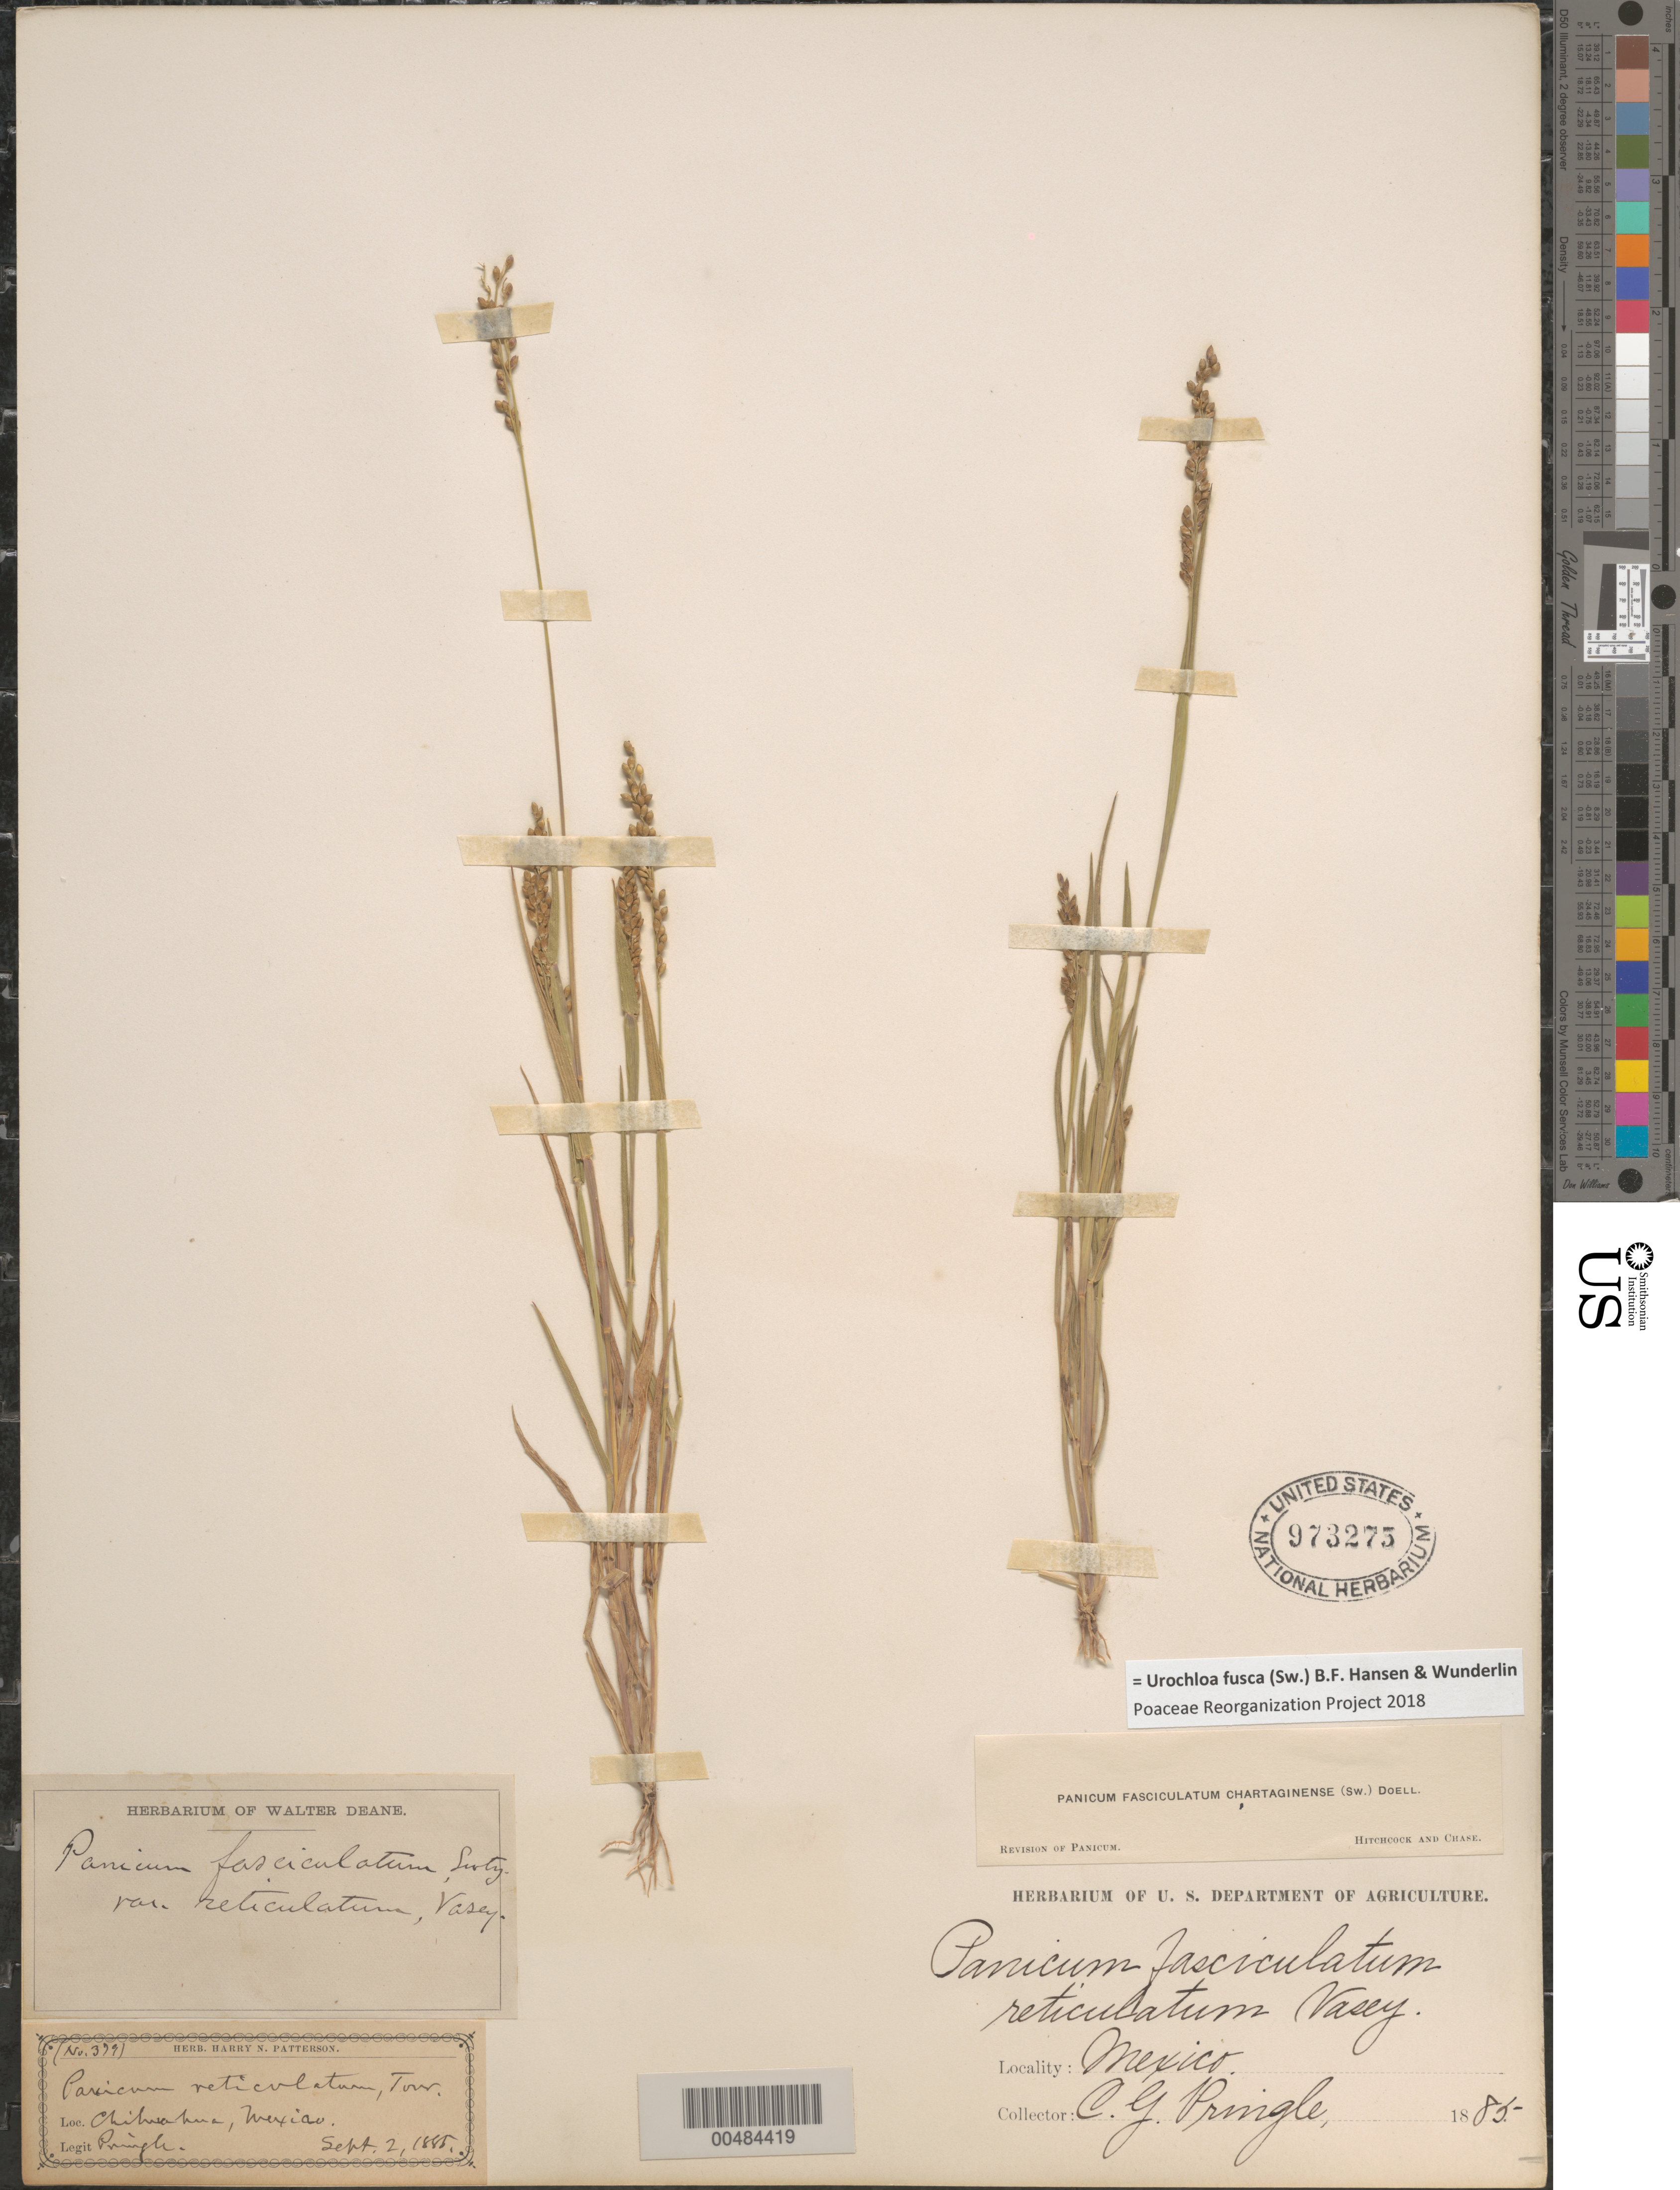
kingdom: Plantae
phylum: Tracheophyta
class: Liliopsida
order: Poales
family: Poaceae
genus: Brachiaria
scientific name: Brachiaria fasciculata var. reticulata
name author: (Torr.) Beetle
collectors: C. G. Pringle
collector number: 379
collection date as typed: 2 Sep 1885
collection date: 1885-09-02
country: Mexico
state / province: Chihuahua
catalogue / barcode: US 973275